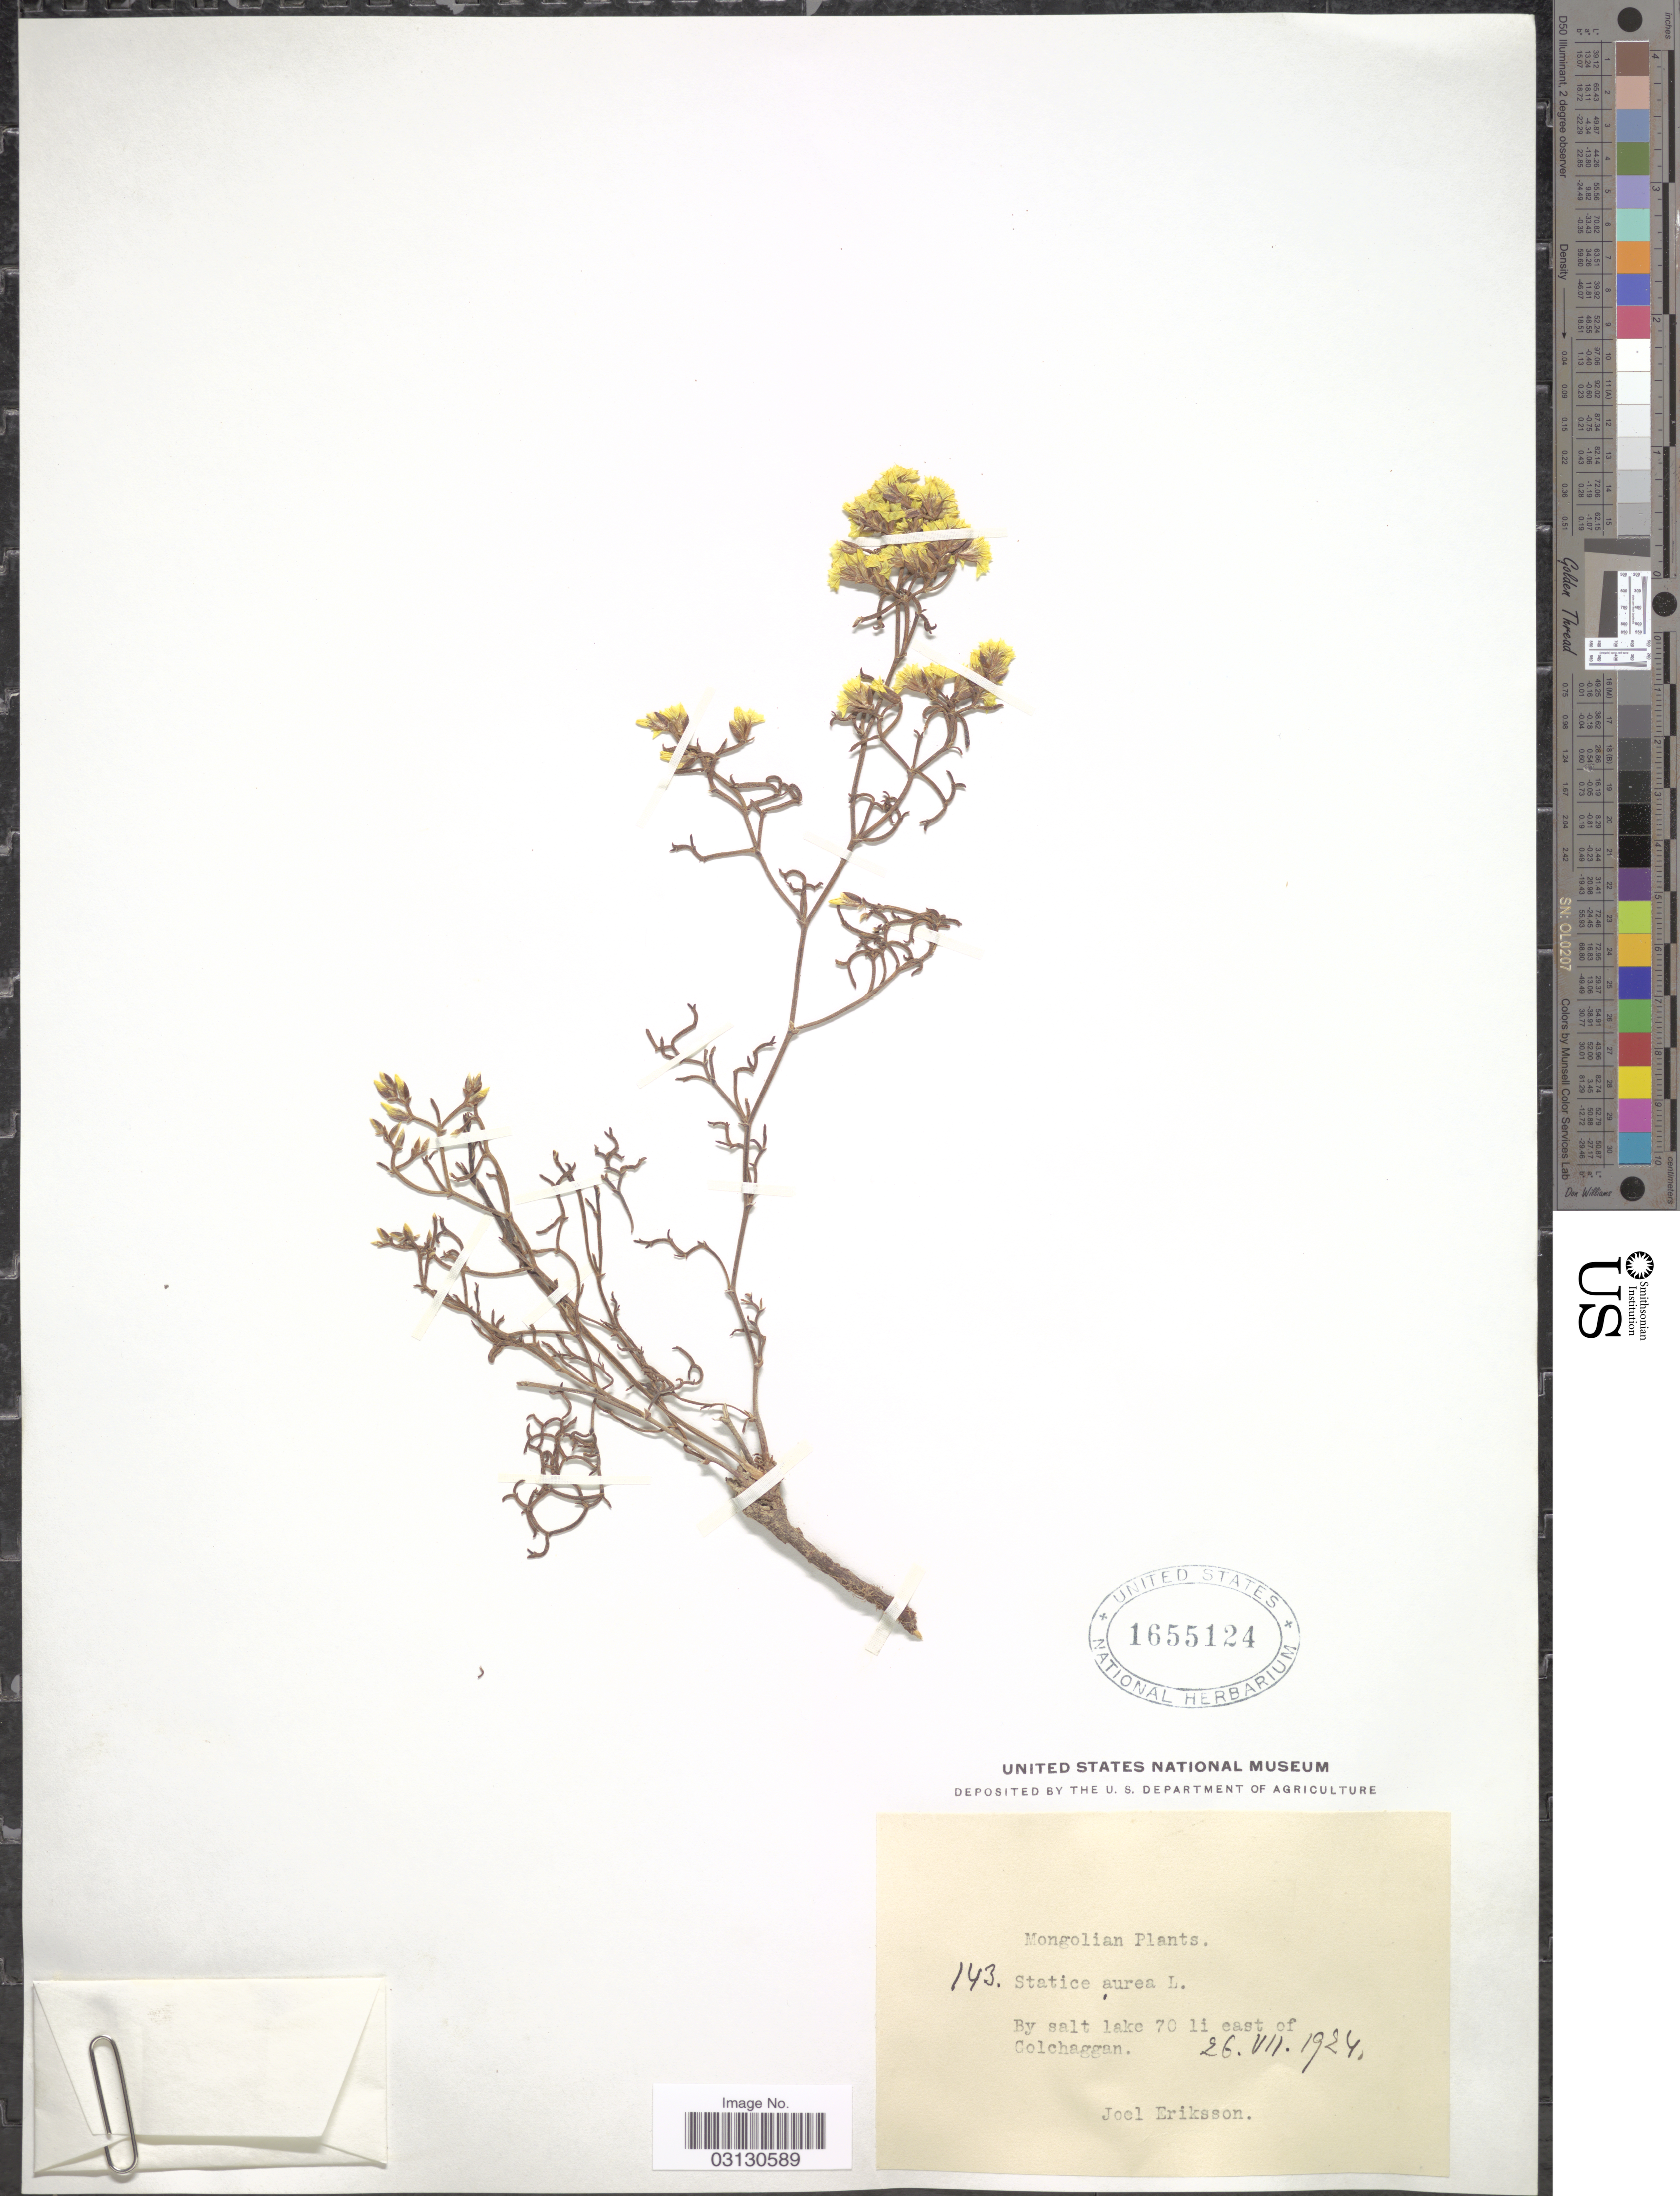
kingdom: Plantae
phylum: Tracheophyta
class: Magnoliopsida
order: Caryophyllales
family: Plumbaginaceae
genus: Limonium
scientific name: Limonium aureum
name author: (L.) Hill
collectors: J. Eriksson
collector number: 143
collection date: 1924-07-26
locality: Mongolian. By salt lake 70 li east of Colchaggan.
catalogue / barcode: US 1655124